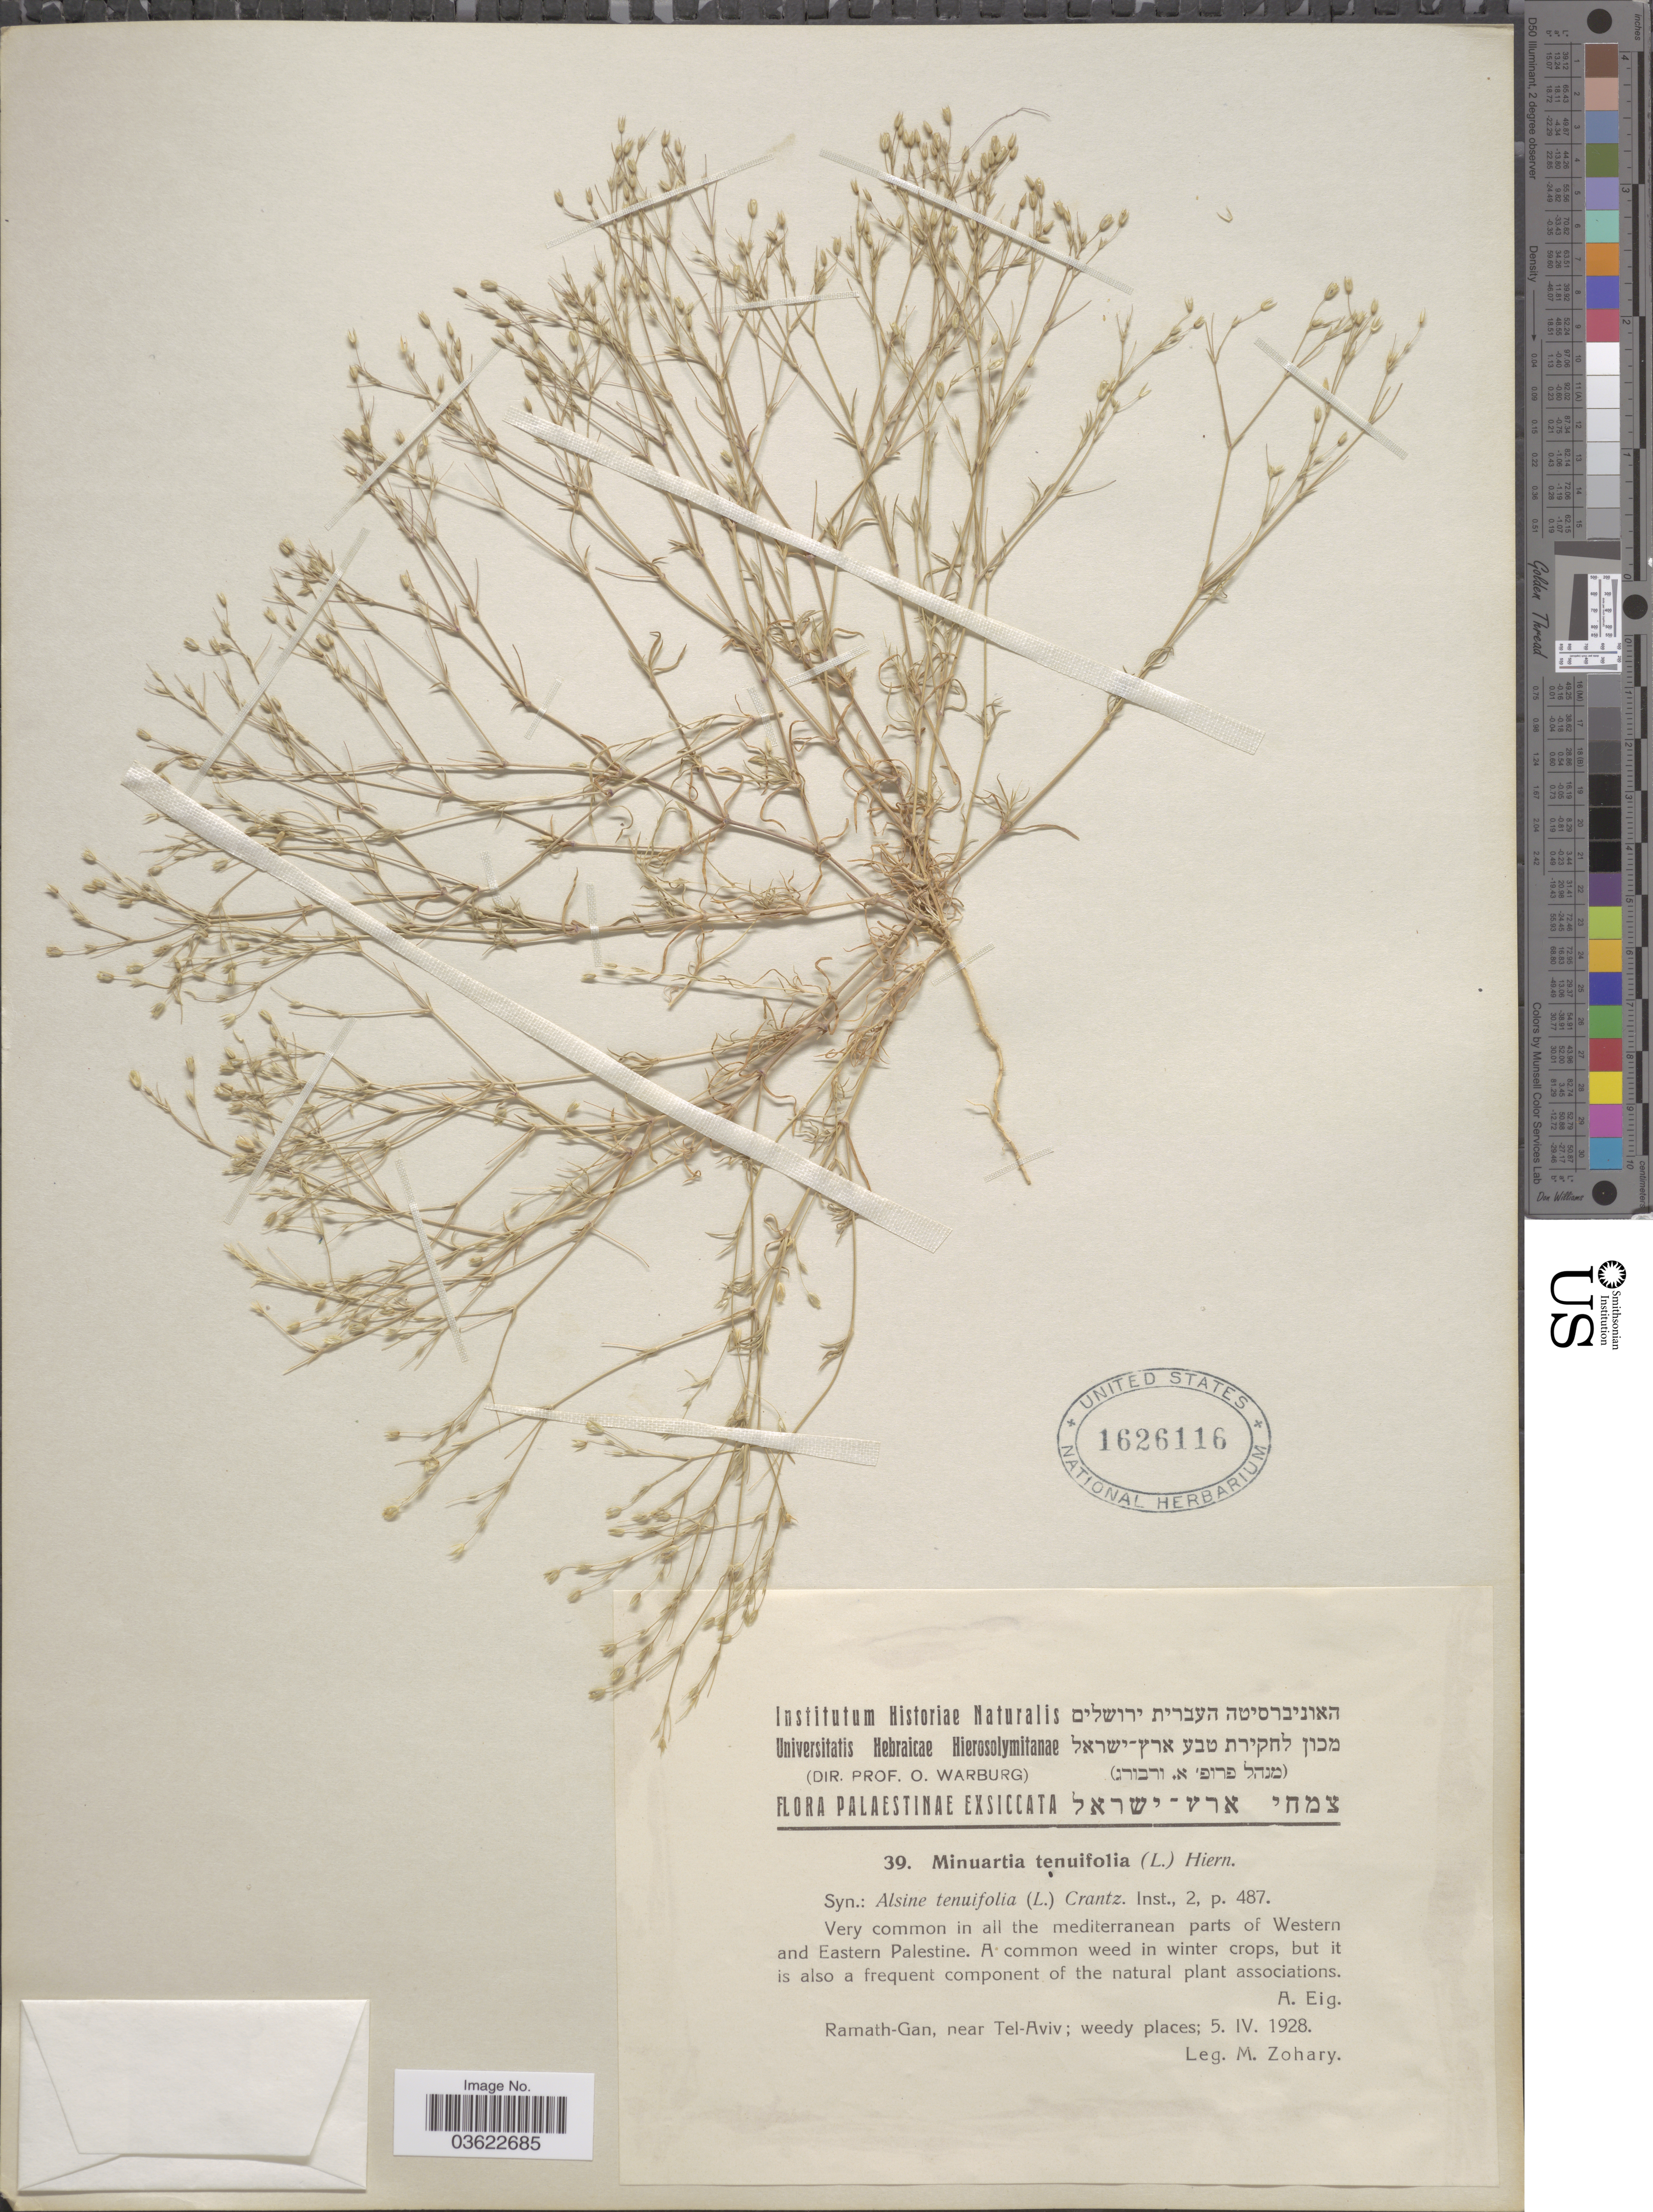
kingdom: Plantae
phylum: Tracheophyta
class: Magnoliopsida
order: Caryophyllales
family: Caryophyllaceae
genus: Arenaria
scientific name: Arenaria tenuifolia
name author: L.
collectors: M. Zohary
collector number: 39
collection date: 1928-04-05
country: Israel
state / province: Tel Aviv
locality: Palaestinae. Ramath-Gan, near Tel-Aviv.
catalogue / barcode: US 1626116